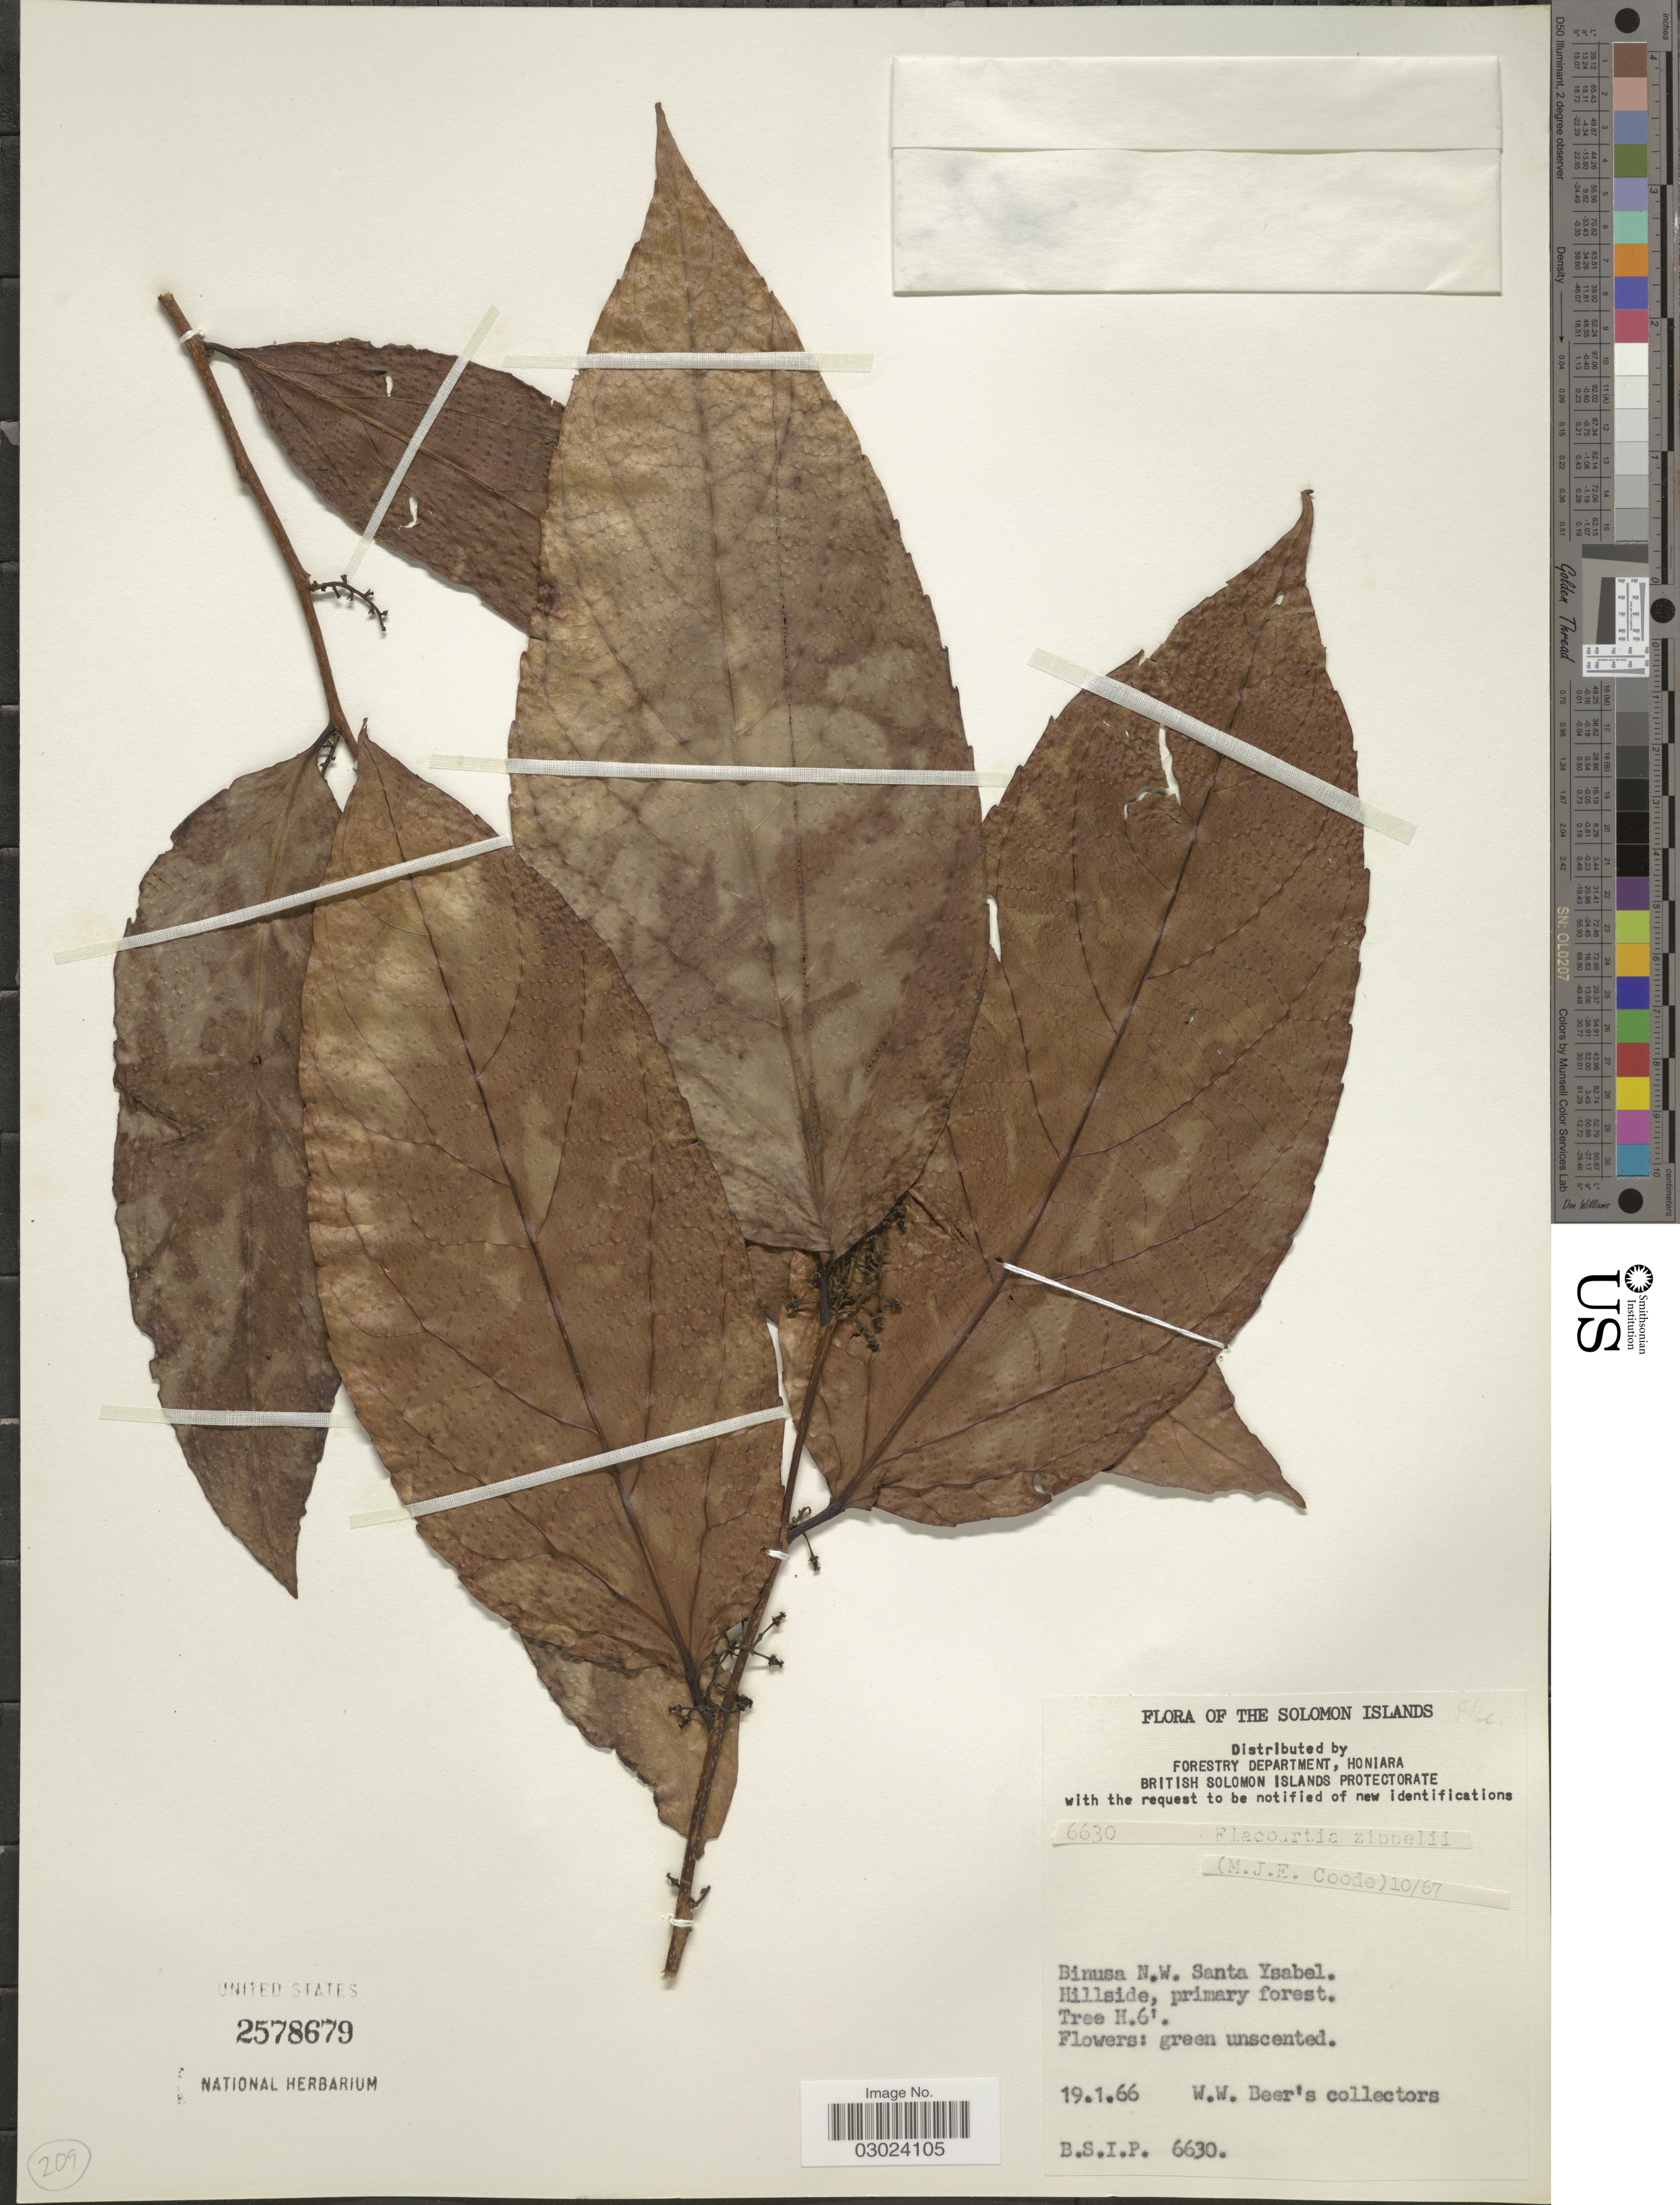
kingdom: Plantae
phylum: Tracheophyta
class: Magnoliopsida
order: Malpighiales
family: Salicaceae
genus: Flacourtia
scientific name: Flacourtia zippelii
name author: Slooten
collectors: W. Beer's Collectors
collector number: B.S.I.P.6630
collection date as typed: Transcribed d/m/y: 19/1/66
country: Solomon Islands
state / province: Solomon Islands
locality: Binusa N. W. Santa Ysabel. Hillside.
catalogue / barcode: US 2578679